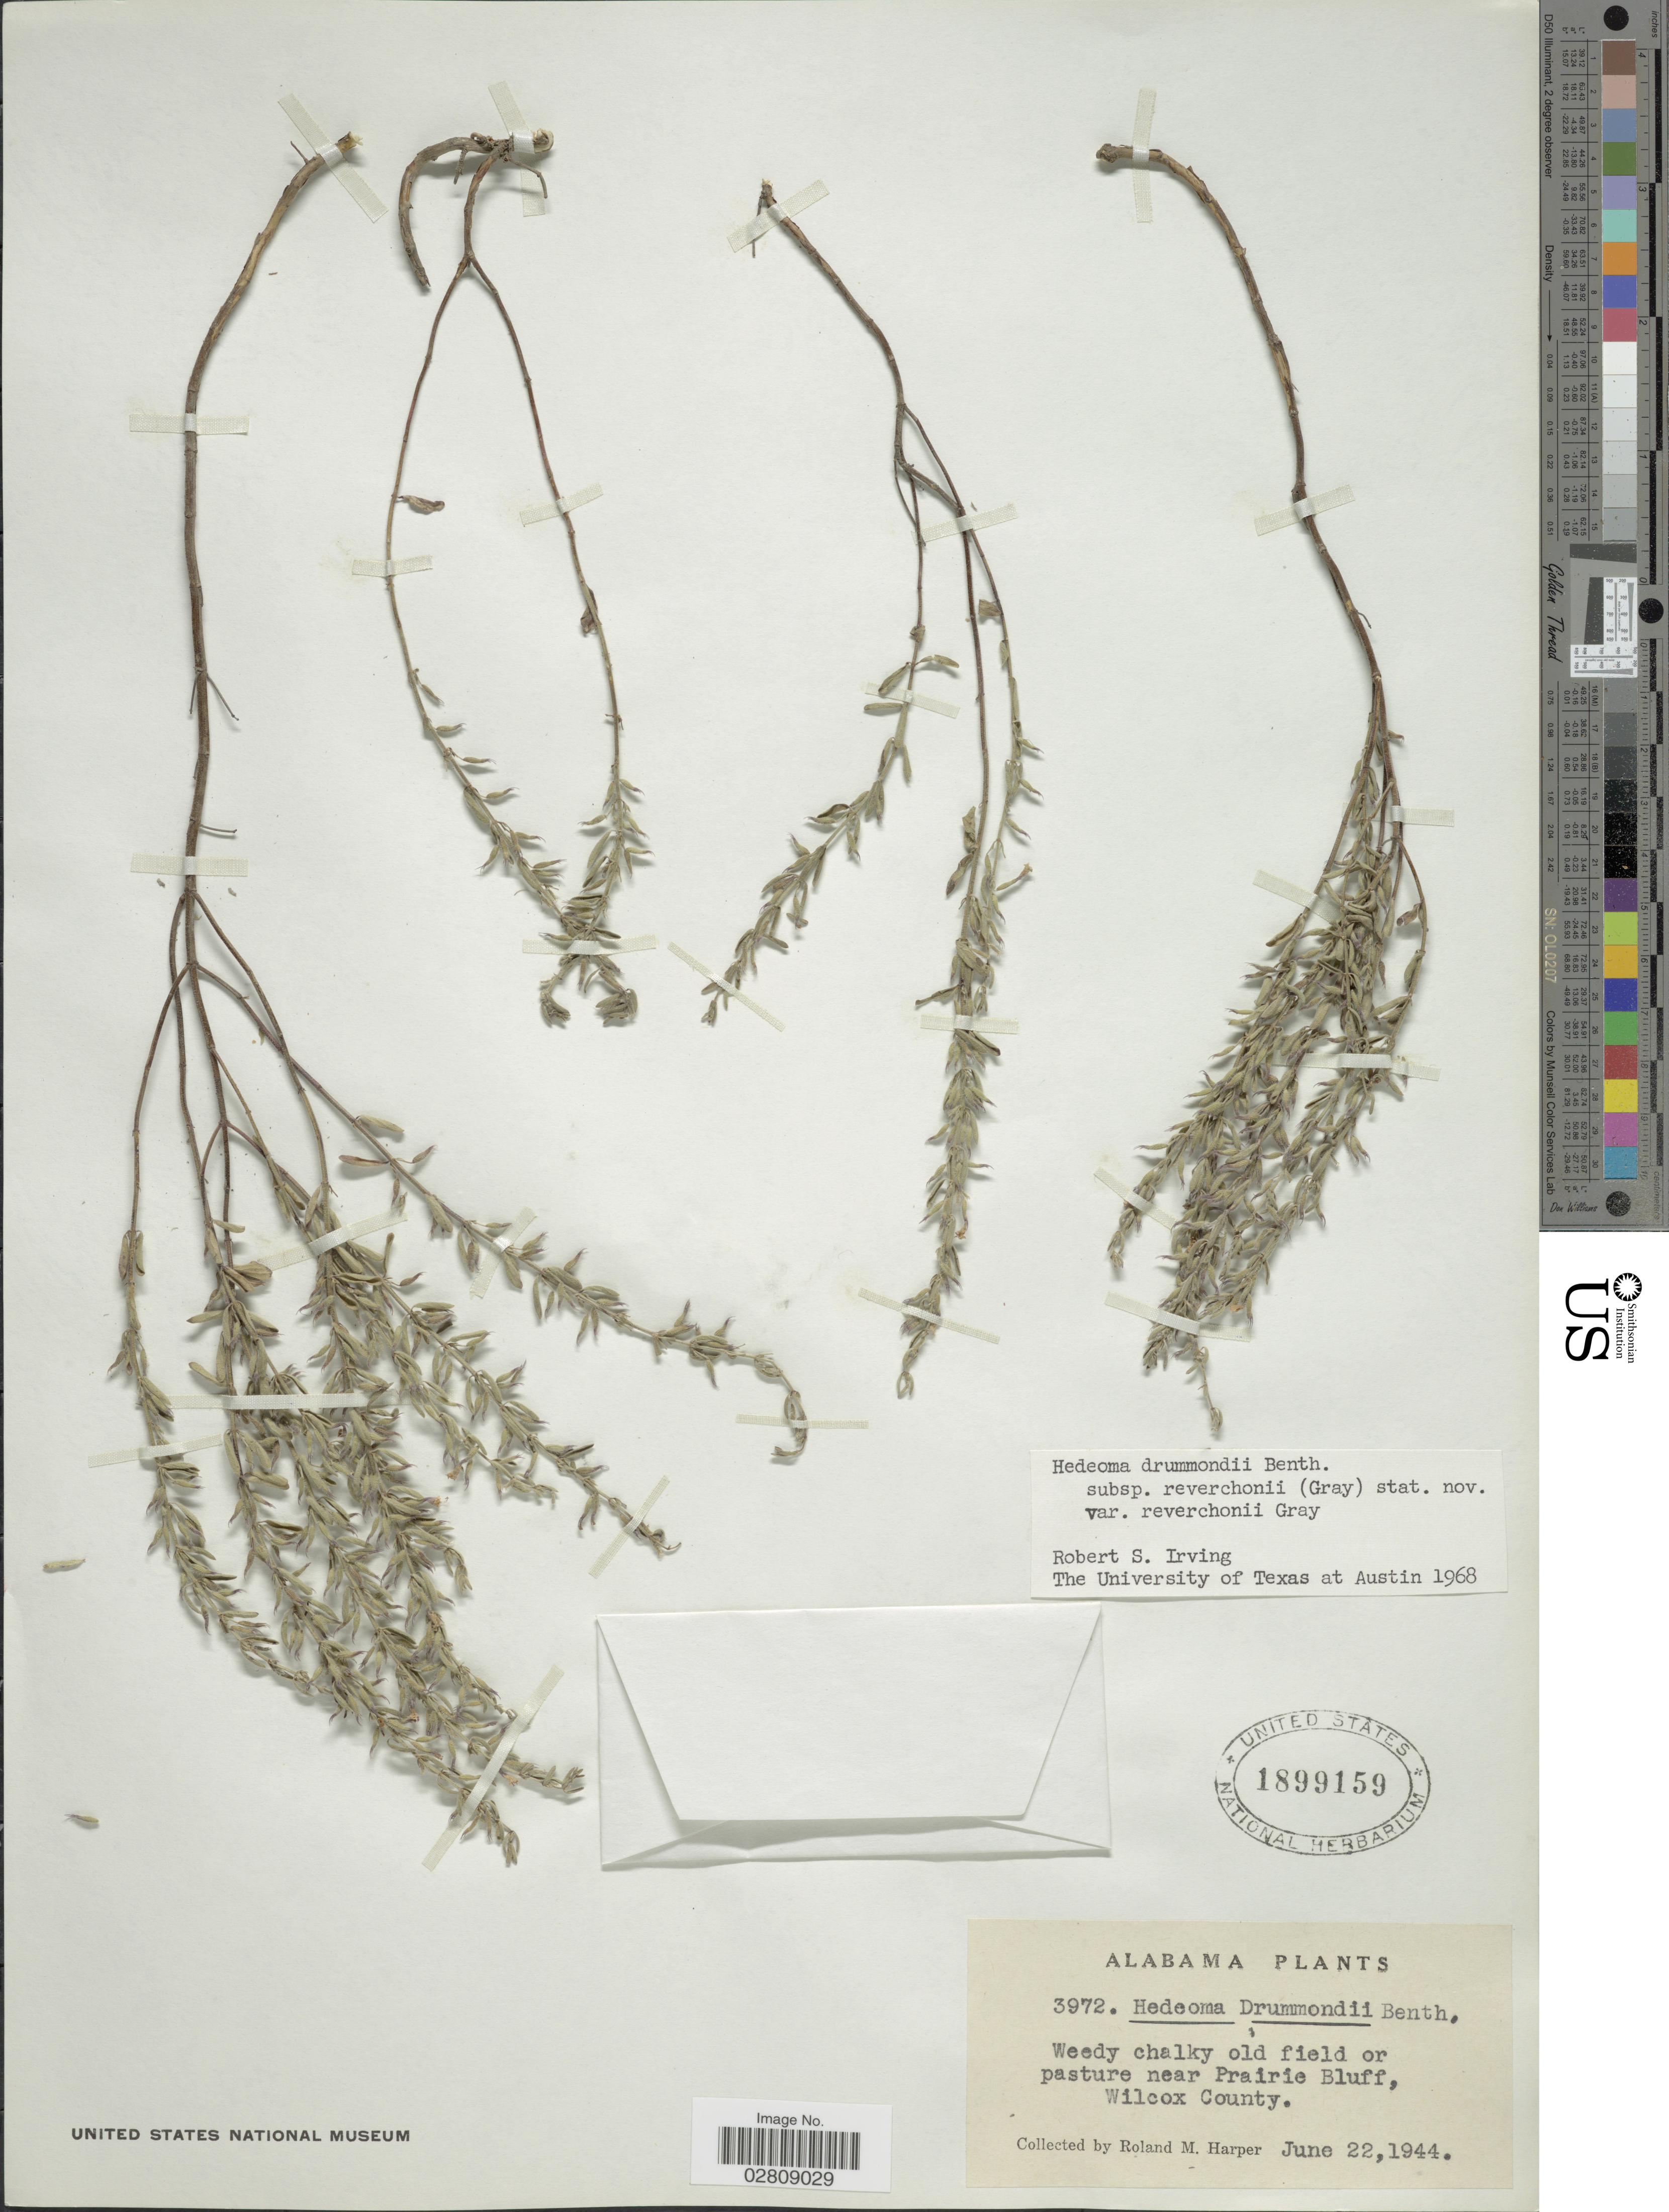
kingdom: Plantae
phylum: Tracheophyta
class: Magnoliopsida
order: Lamiales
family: Lamiaceae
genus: Hedeoma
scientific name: Hedeoma reverchonii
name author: (A. Gray) A. Gray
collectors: R. M. Harper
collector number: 3972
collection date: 1944-06-22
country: United States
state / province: Alabama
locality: Weedy chalky old field or pasture near Prairie Bluff, Wilcox County.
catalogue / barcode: US 1899159